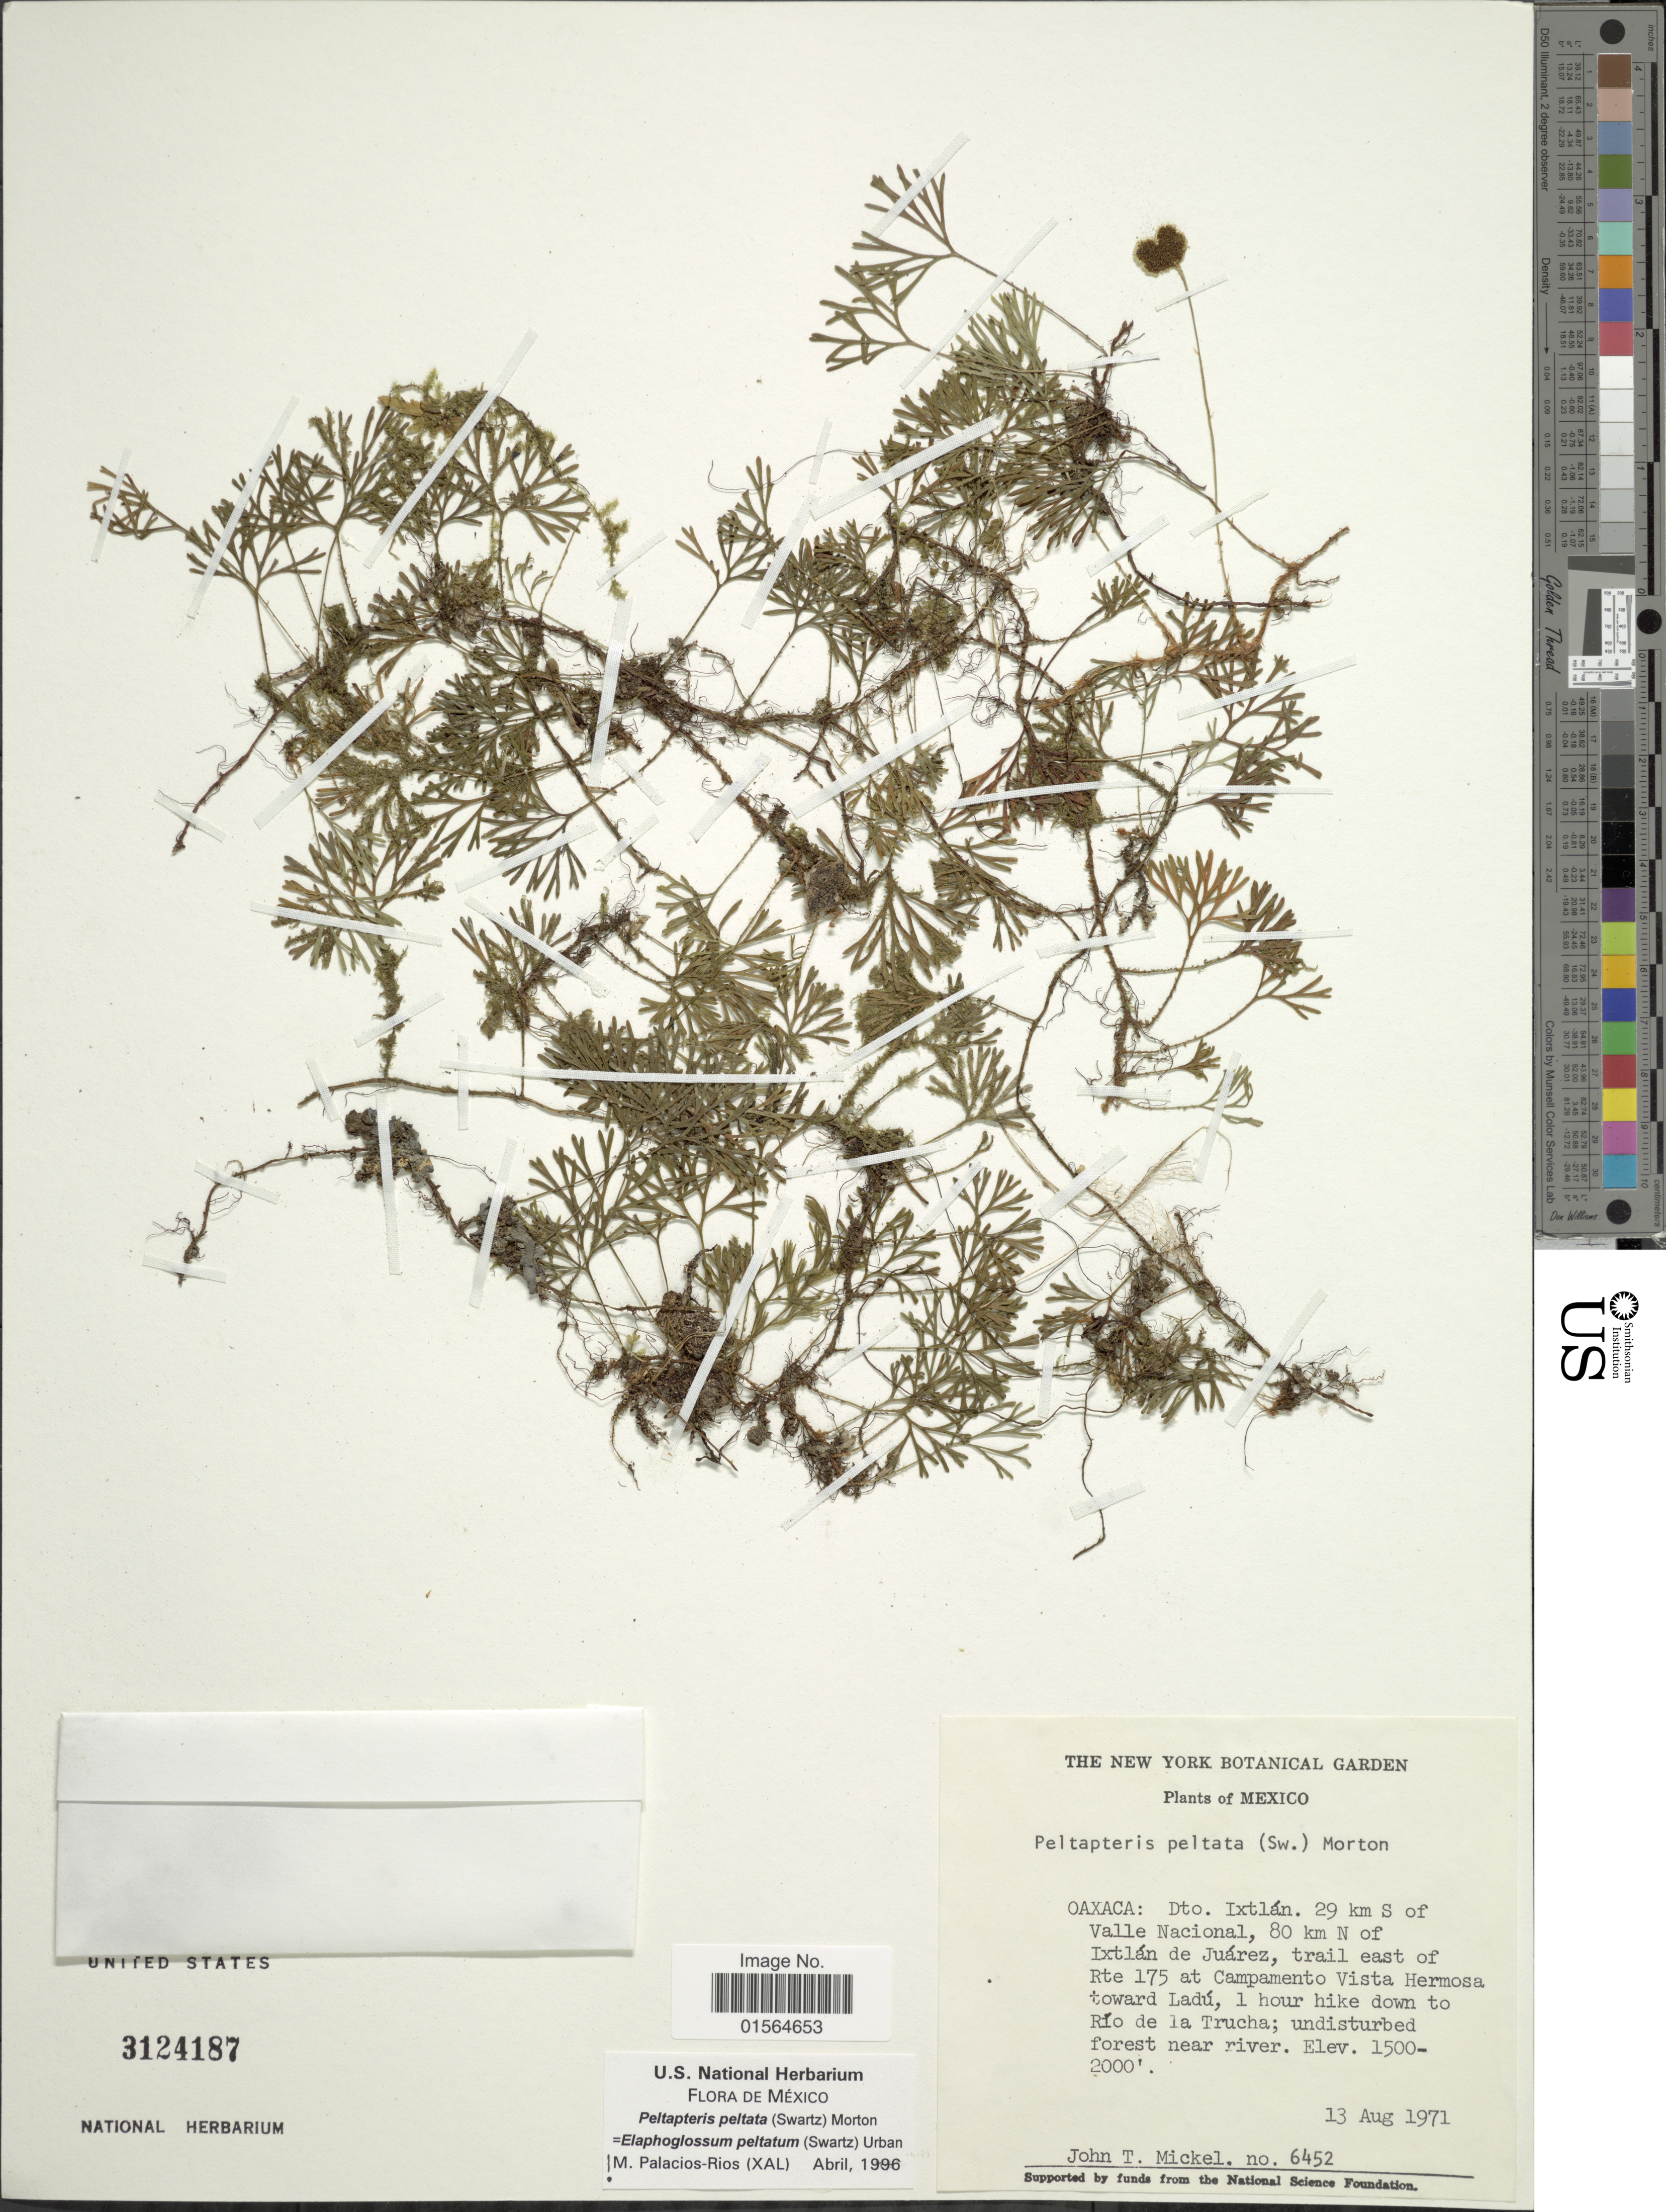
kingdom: Plantae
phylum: Tracheophyta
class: Polypodiopsida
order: Polypodiales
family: Dryopteridaceae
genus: Elaphoglossum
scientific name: Elaphoglossum peltatum f. peltatum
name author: (Sw.) Urb.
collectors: J. T. Mickel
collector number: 6452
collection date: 1971-08-13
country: Mexico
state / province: Oaxaca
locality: Dto. Ixtlan. 29 km S of Valle Nacional, 80 km N of Ixtlan de Juarez, trail east of Rte 175 at Campamento Vista Hermosa toward Ladu, 1 hour hike down to Rio de la Trucha: undisturbed forest near river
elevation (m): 457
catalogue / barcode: US 3124187